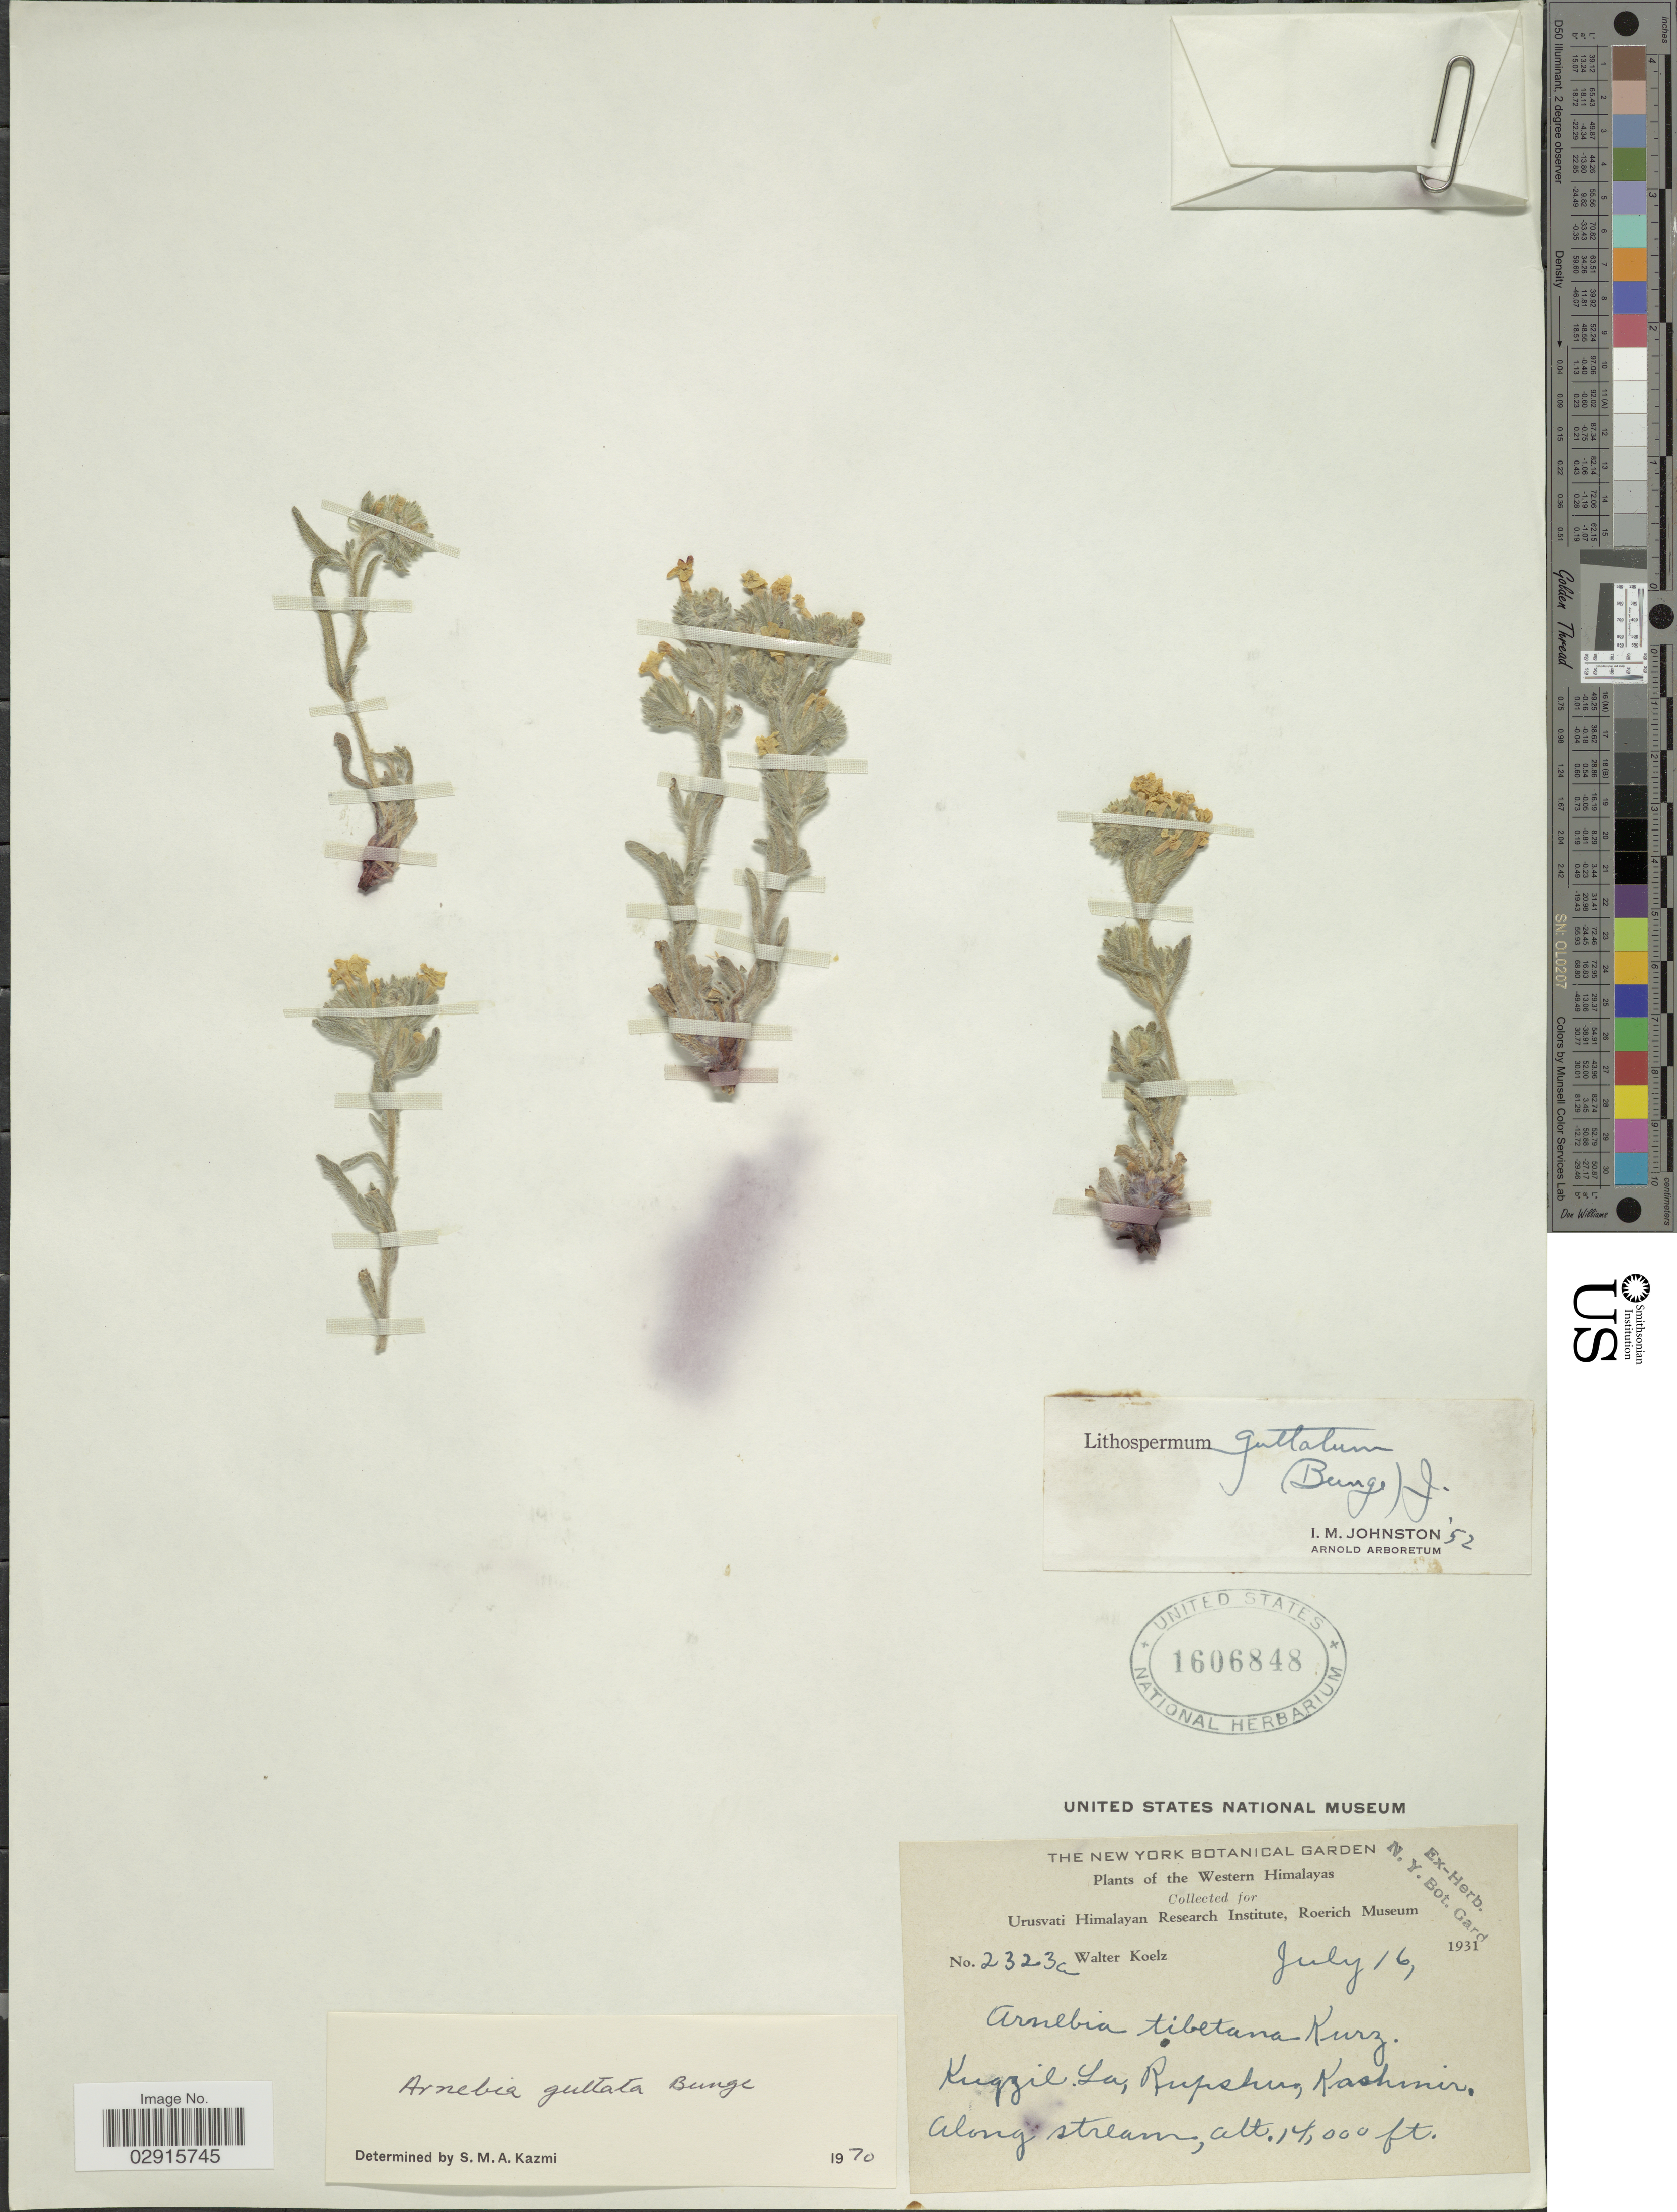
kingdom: Plantae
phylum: Tracheophyta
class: Magnoliopsida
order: Boraginales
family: Boraginaceae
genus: Arnebia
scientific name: Arnebia guttata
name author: Bunge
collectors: W. N. Koelz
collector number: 2323a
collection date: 1931-07-16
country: India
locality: Western Himalayas. Kugzil La, Rupshu, Kashmir.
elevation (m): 4267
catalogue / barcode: US 1606848